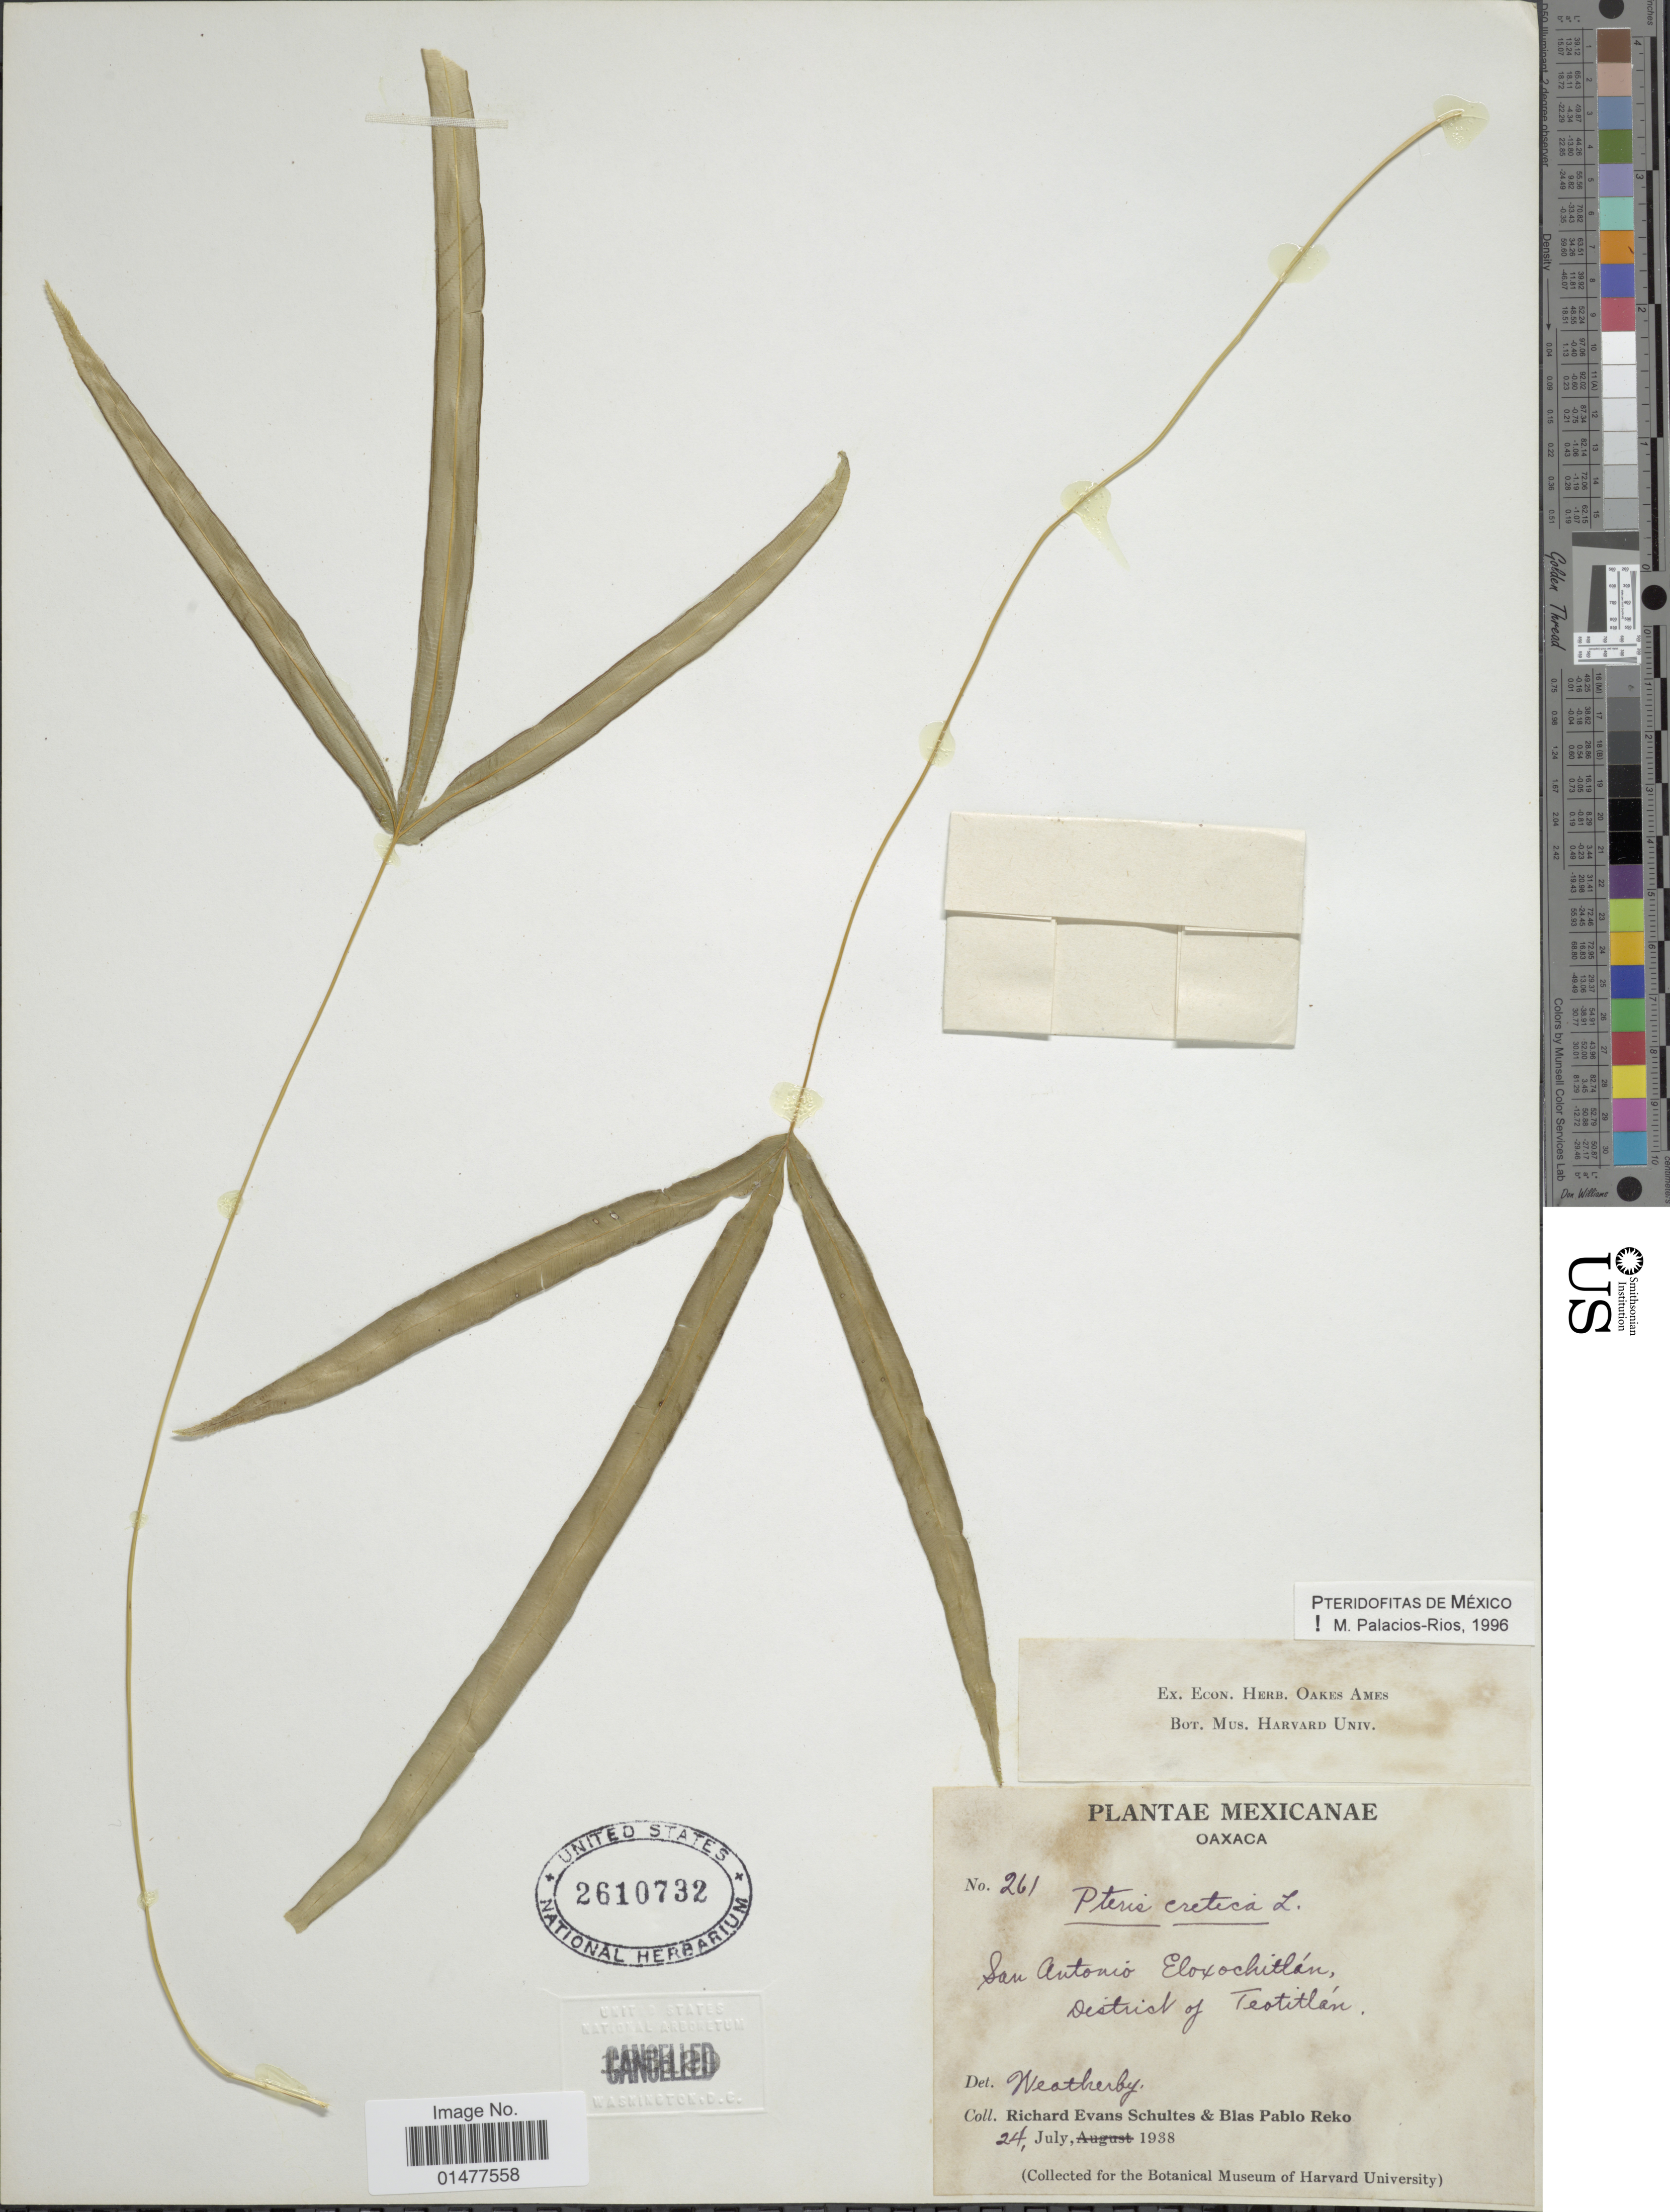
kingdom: Plantae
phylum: Tracheophyta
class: Polypodiopsida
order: Polypodiales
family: Pteridaceae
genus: Pteris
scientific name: Pteris cretica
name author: L.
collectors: R. E. Schultes & B. P. Reko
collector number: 261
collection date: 1938-07-24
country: Mexico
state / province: Oaxaca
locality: San Antonio Eloxochitlán. District of Teotitlán.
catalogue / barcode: US 2610732